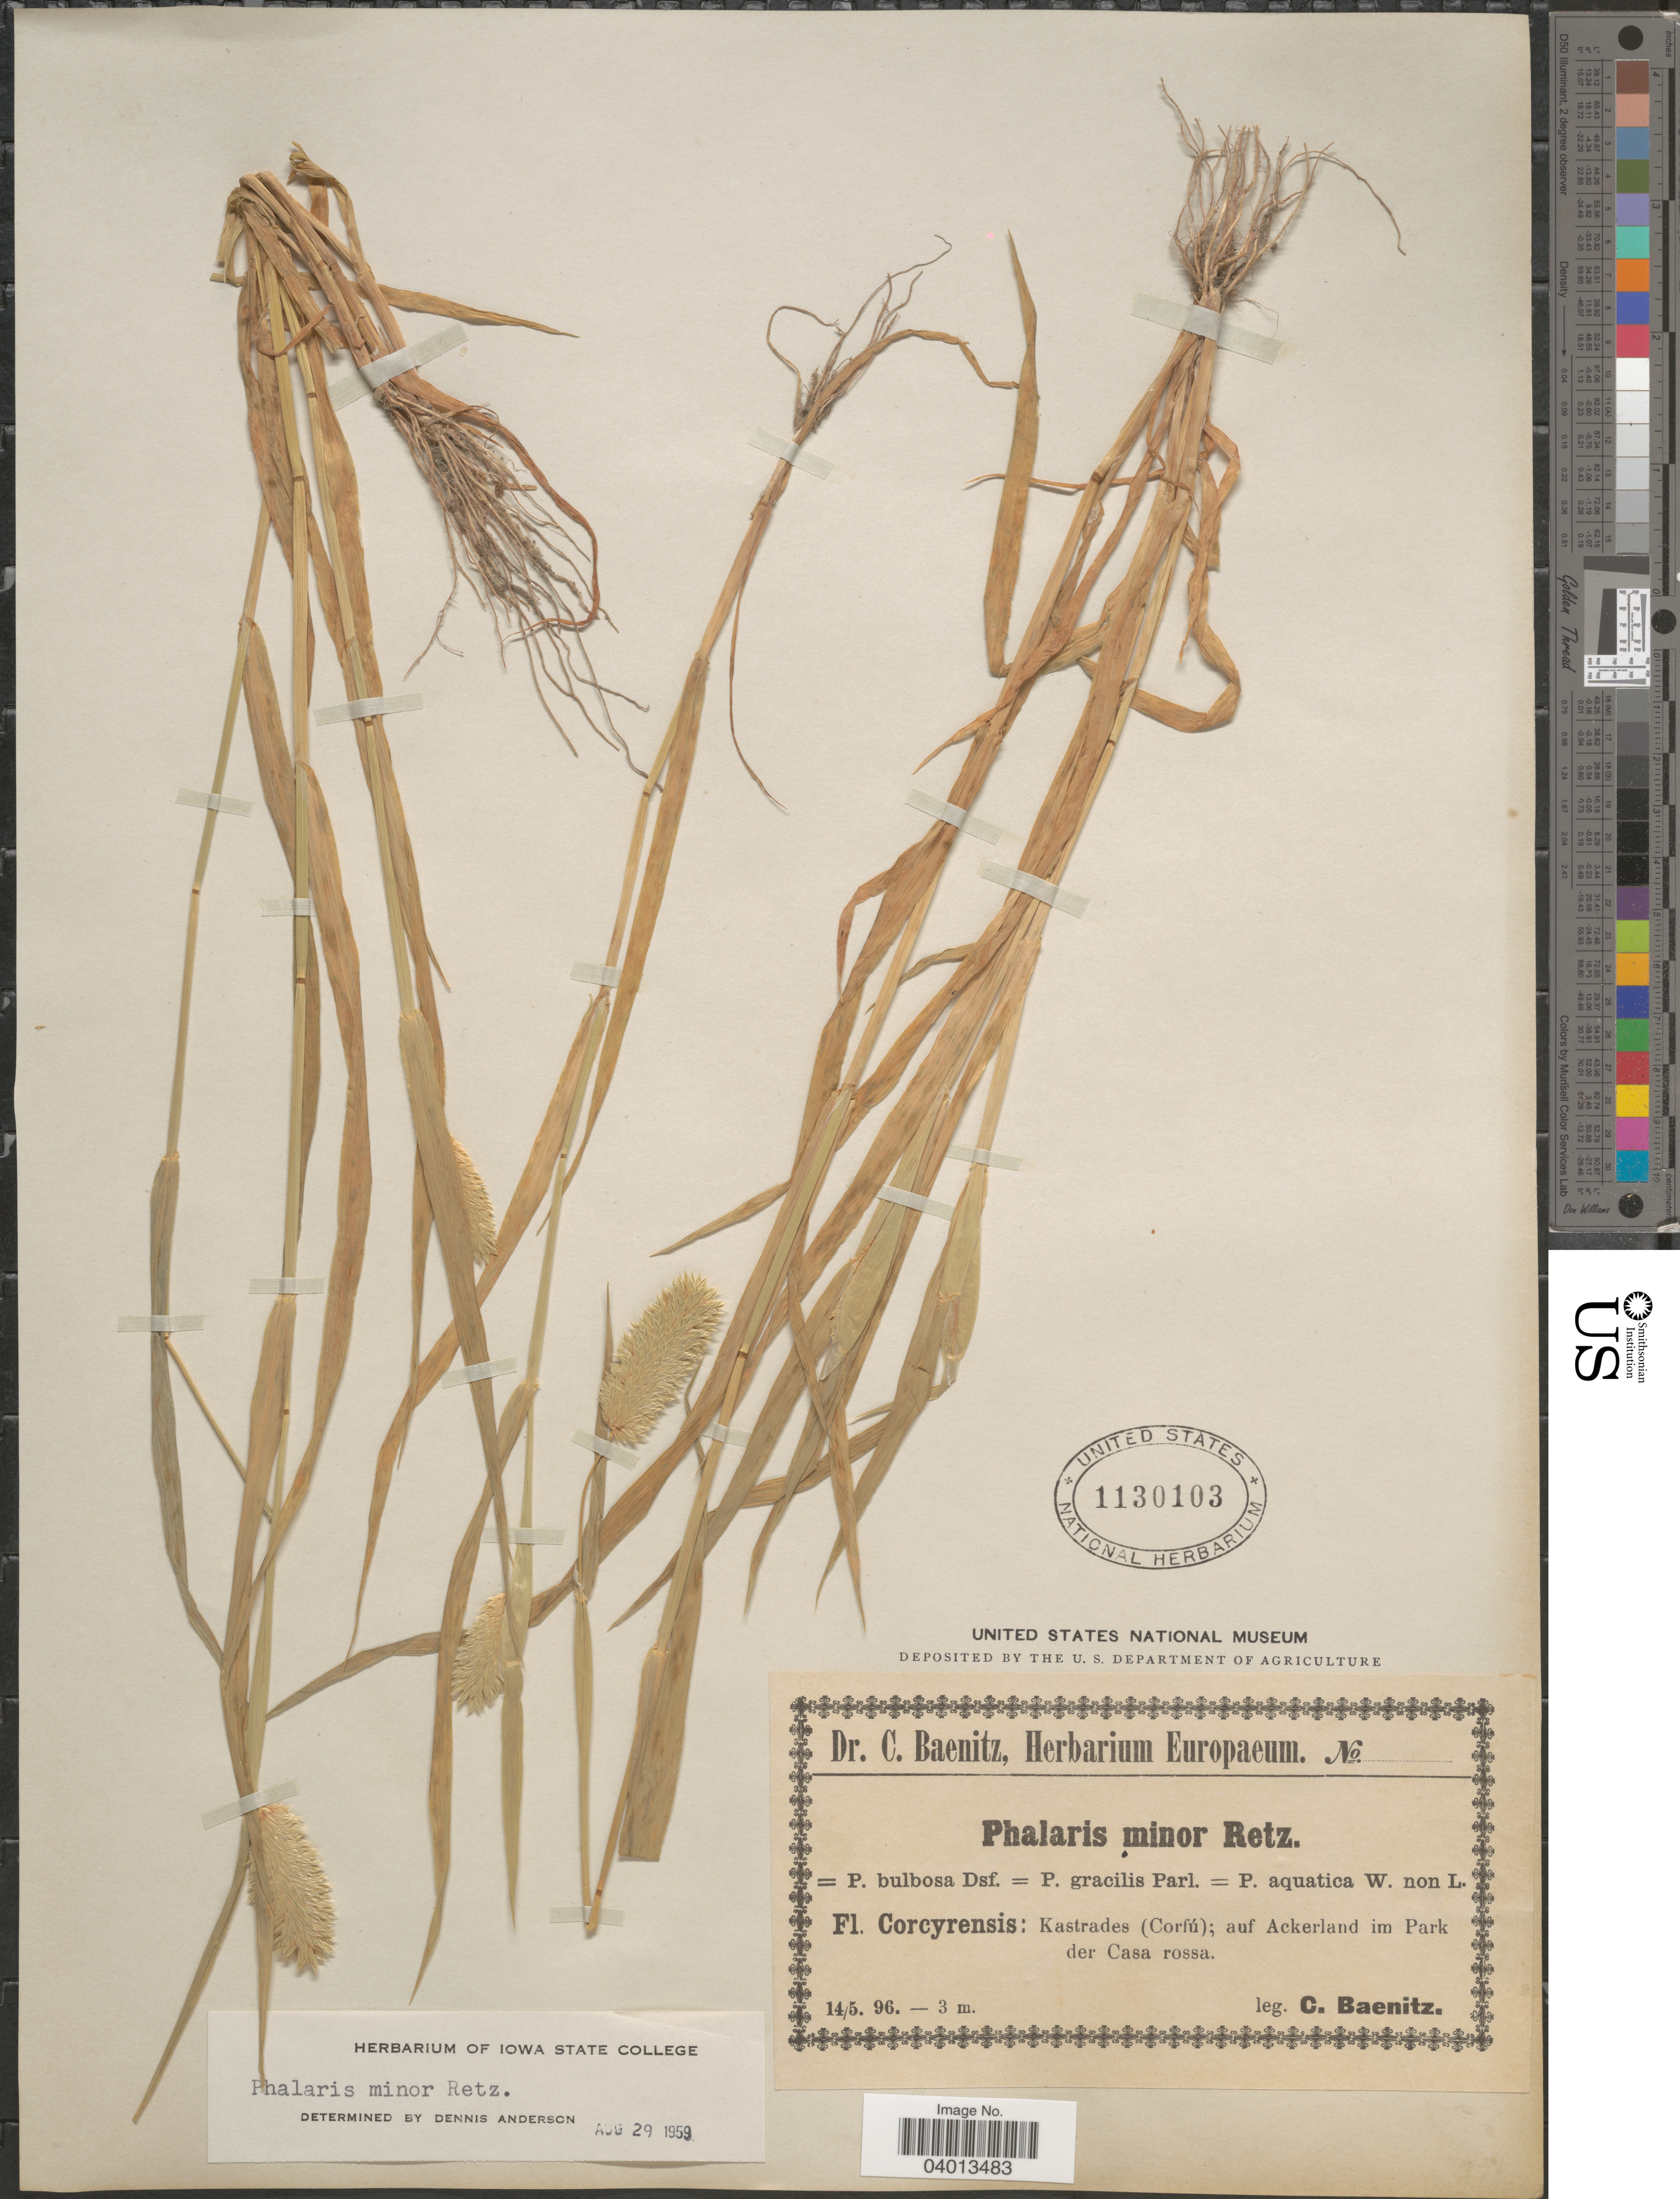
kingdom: Plantae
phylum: Tracheophyta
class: Liliopsida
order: Poales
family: Poaceae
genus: Phalaris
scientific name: Phalaris minor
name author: Retz.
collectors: C. G. Baenitz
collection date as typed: Transcribed d/m/y: 14/5/96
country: Greece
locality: Fl. Corcyrensis: Kastrades (Corfú); auf Ackerland im Park der Casa rossa.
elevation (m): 3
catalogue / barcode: US 1130103